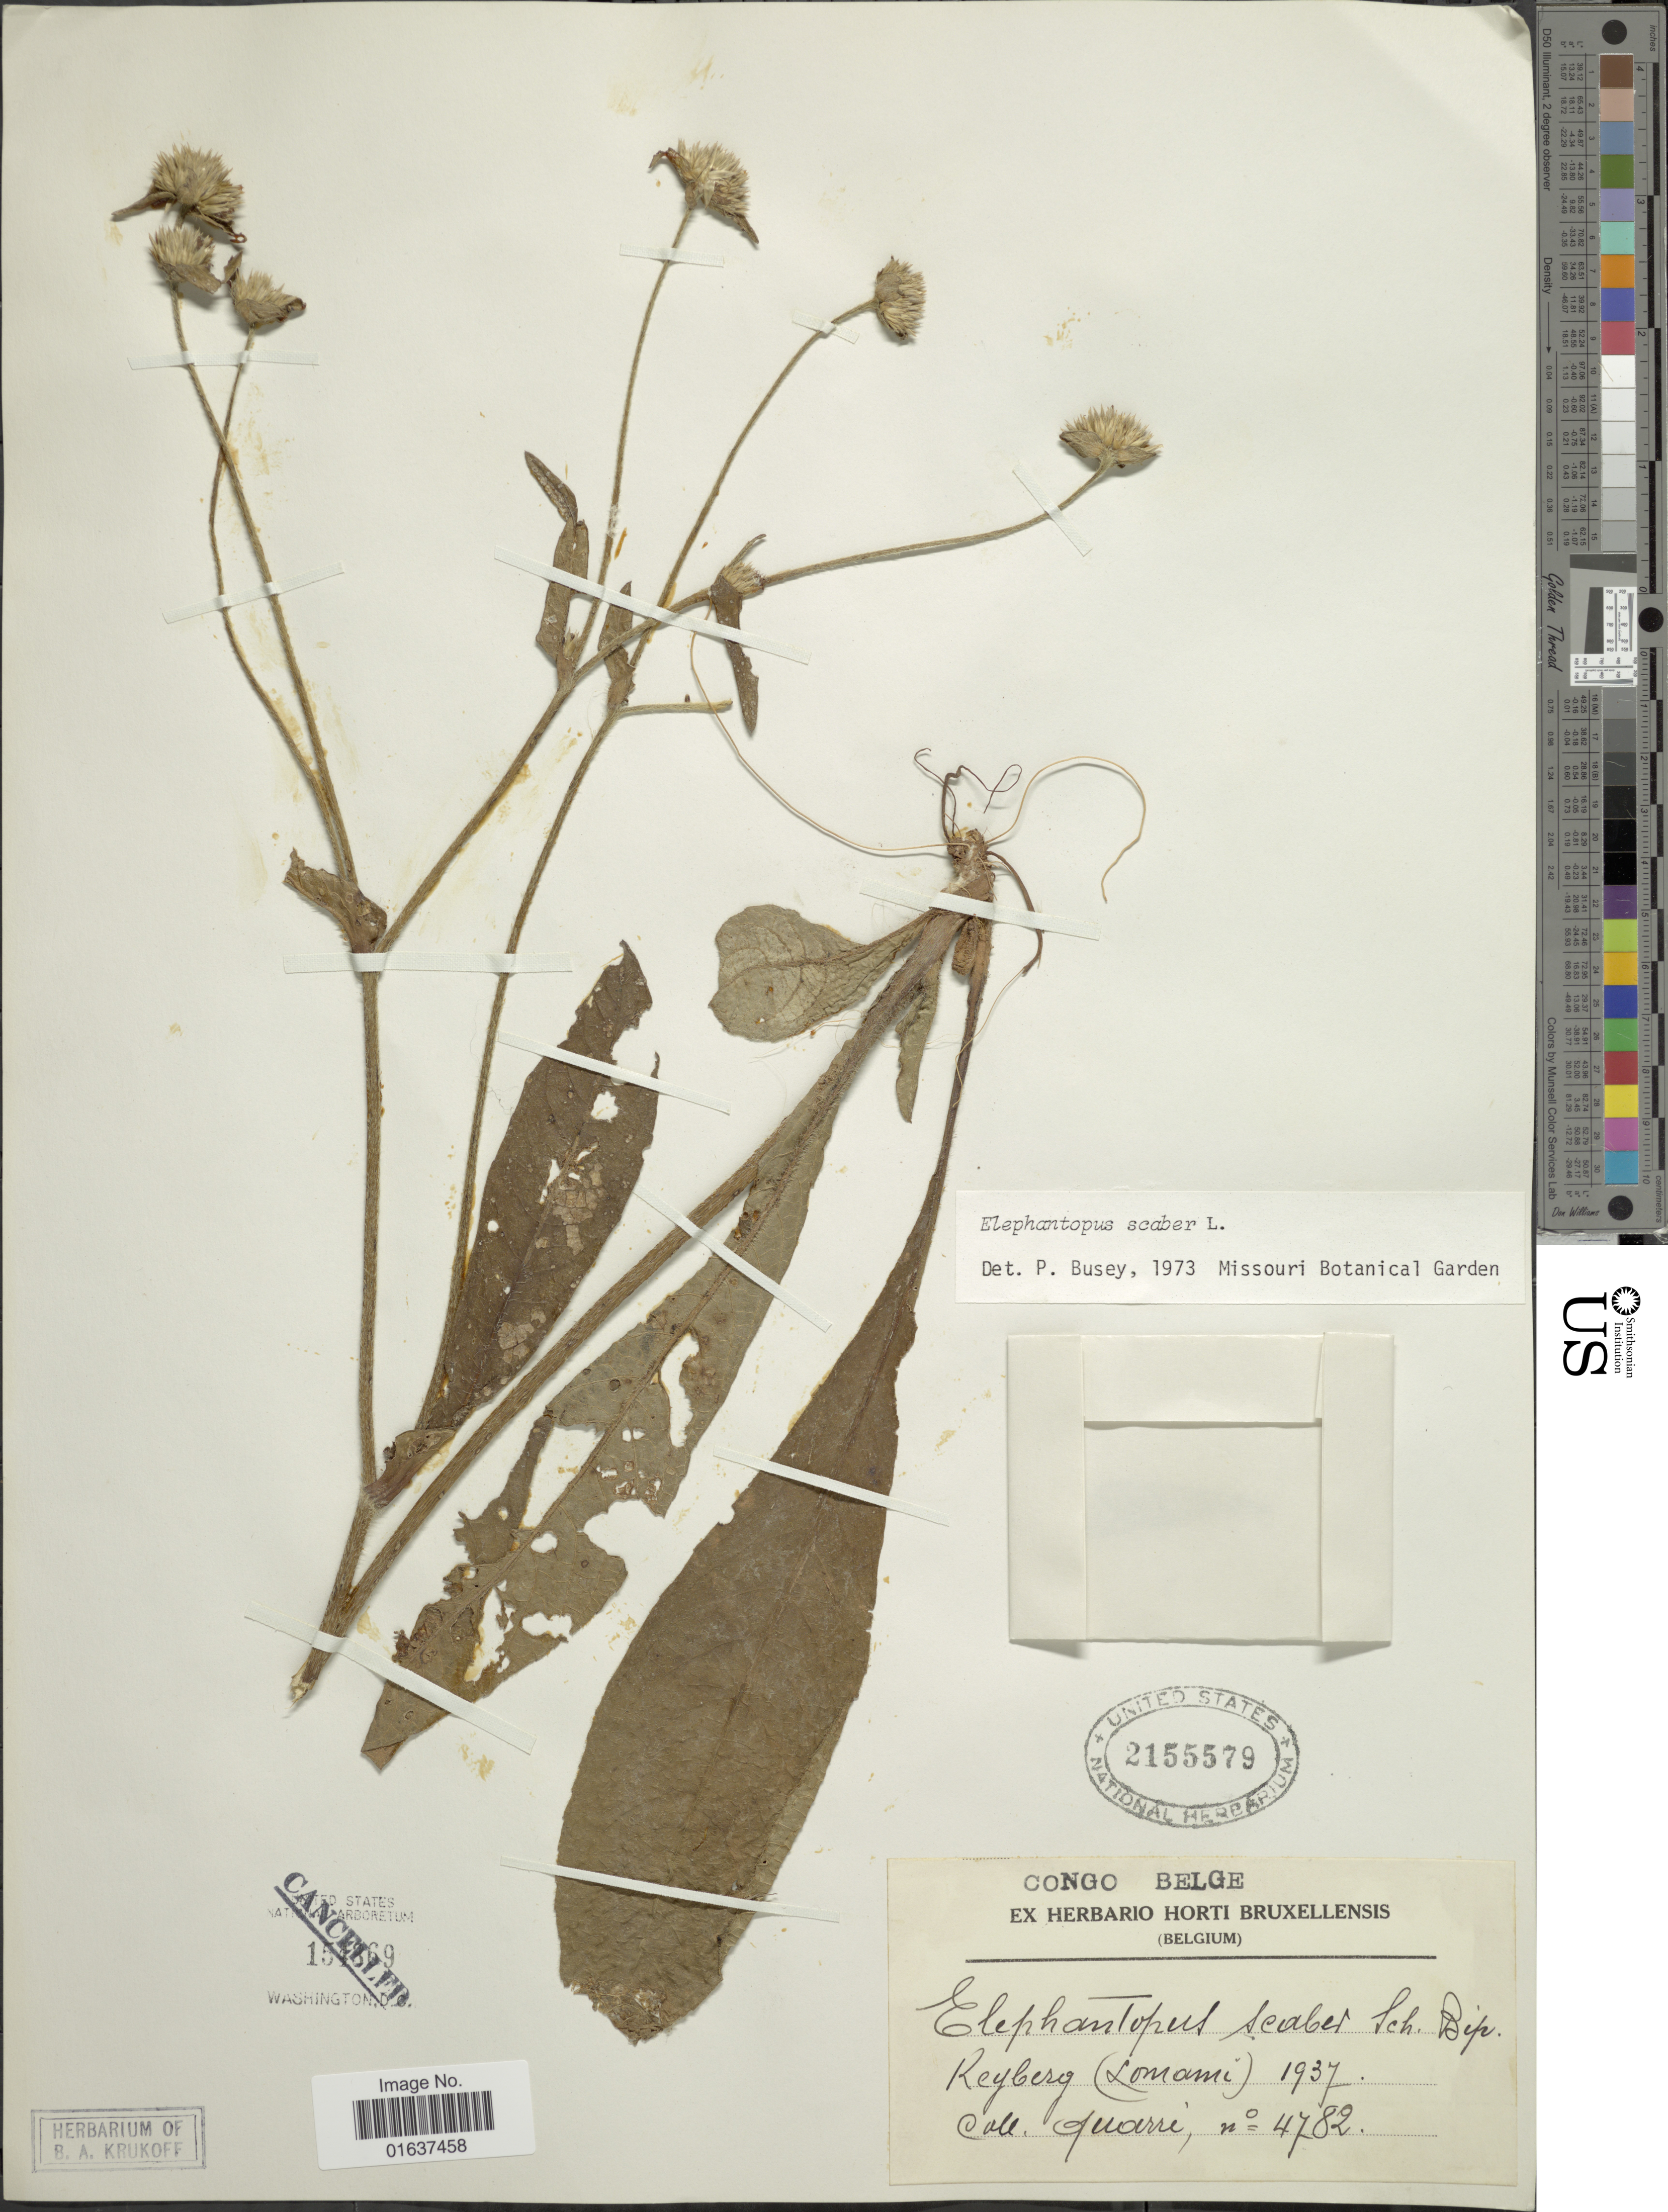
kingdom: Plantae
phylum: Tracheophyta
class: Magnoliopsida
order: Asterales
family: Asteraceae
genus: Elephantopus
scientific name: Elephantopus scaber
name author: L.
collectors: -. Quarre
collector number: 4782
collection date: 1937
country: Congo, Democratic Republic of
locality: Congo Belge. Belgium. Keyberg (Lomani)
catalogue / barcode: US 2155579